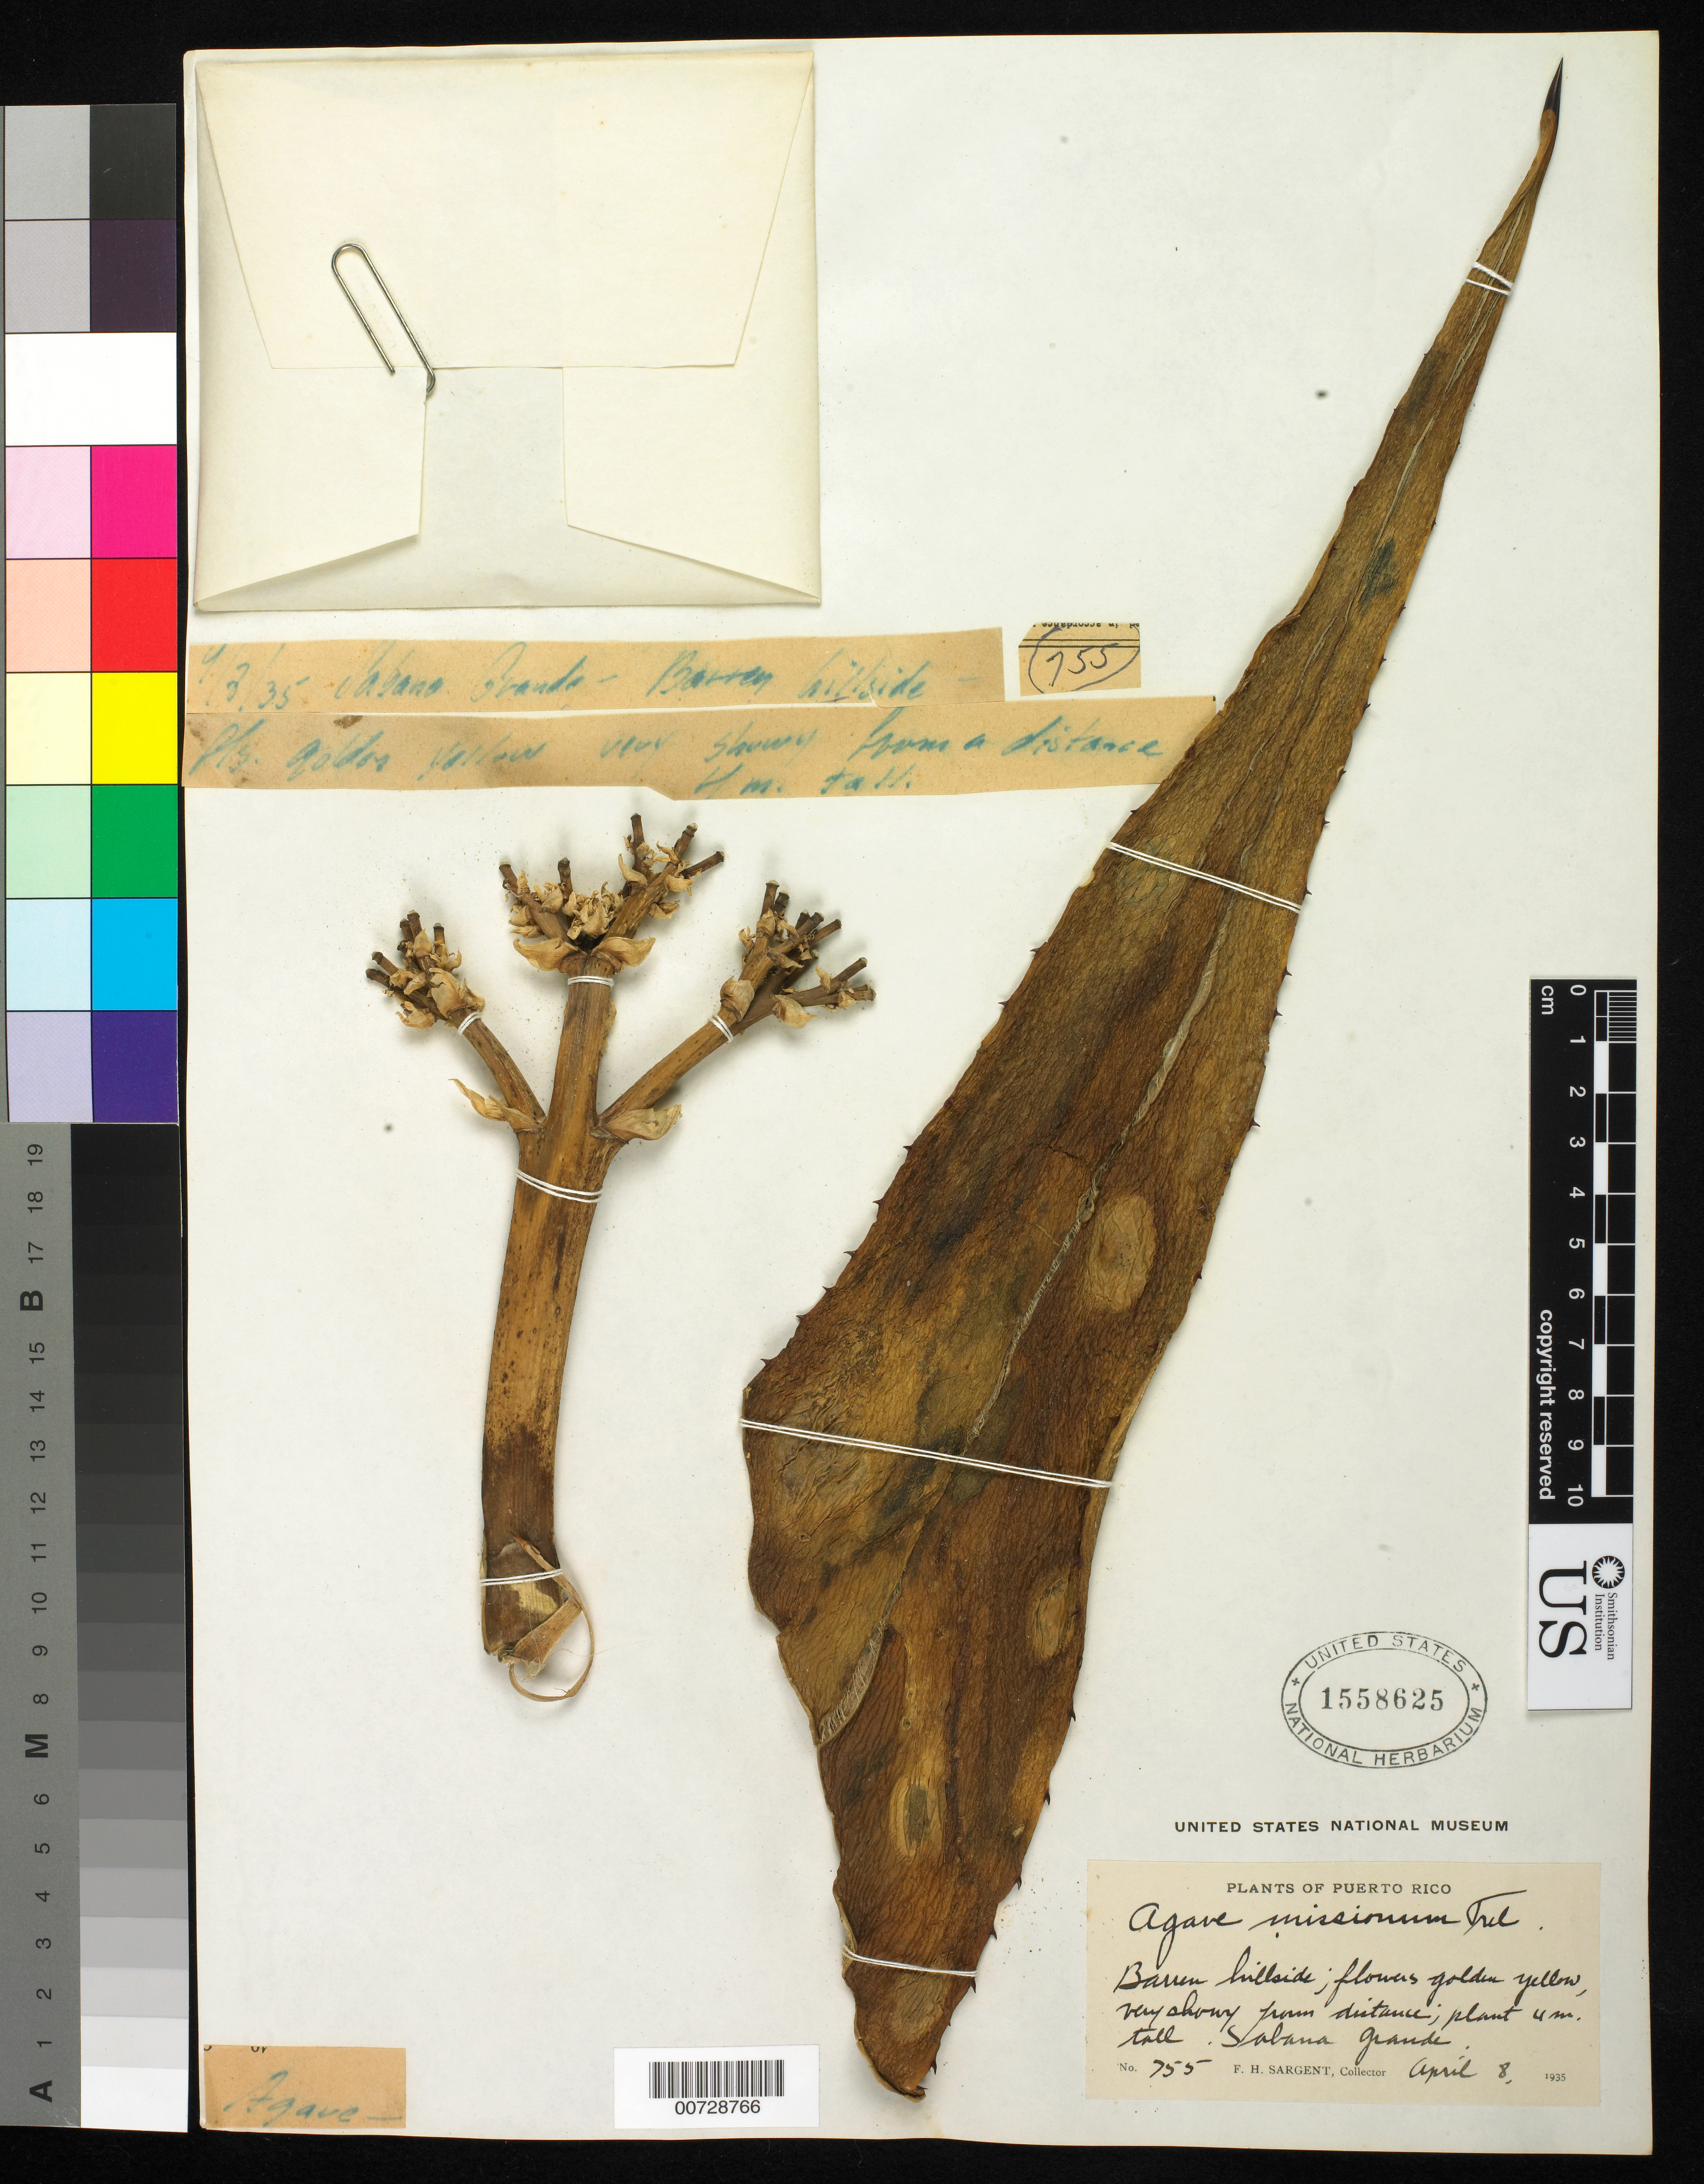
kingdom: Plantae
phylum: Tracheophyta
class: Liliopsida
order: Asparagales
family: Asparagaceae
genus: Agave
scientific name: Agave missionum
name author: Trel.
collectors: F. H. Sargent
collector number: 755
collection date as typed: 08 Apr 1935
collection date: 1935-04-08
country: Puerto Rico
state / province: Sabana Grande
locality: Sabana Grande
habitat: Barren hillside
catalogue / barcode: US 1558625